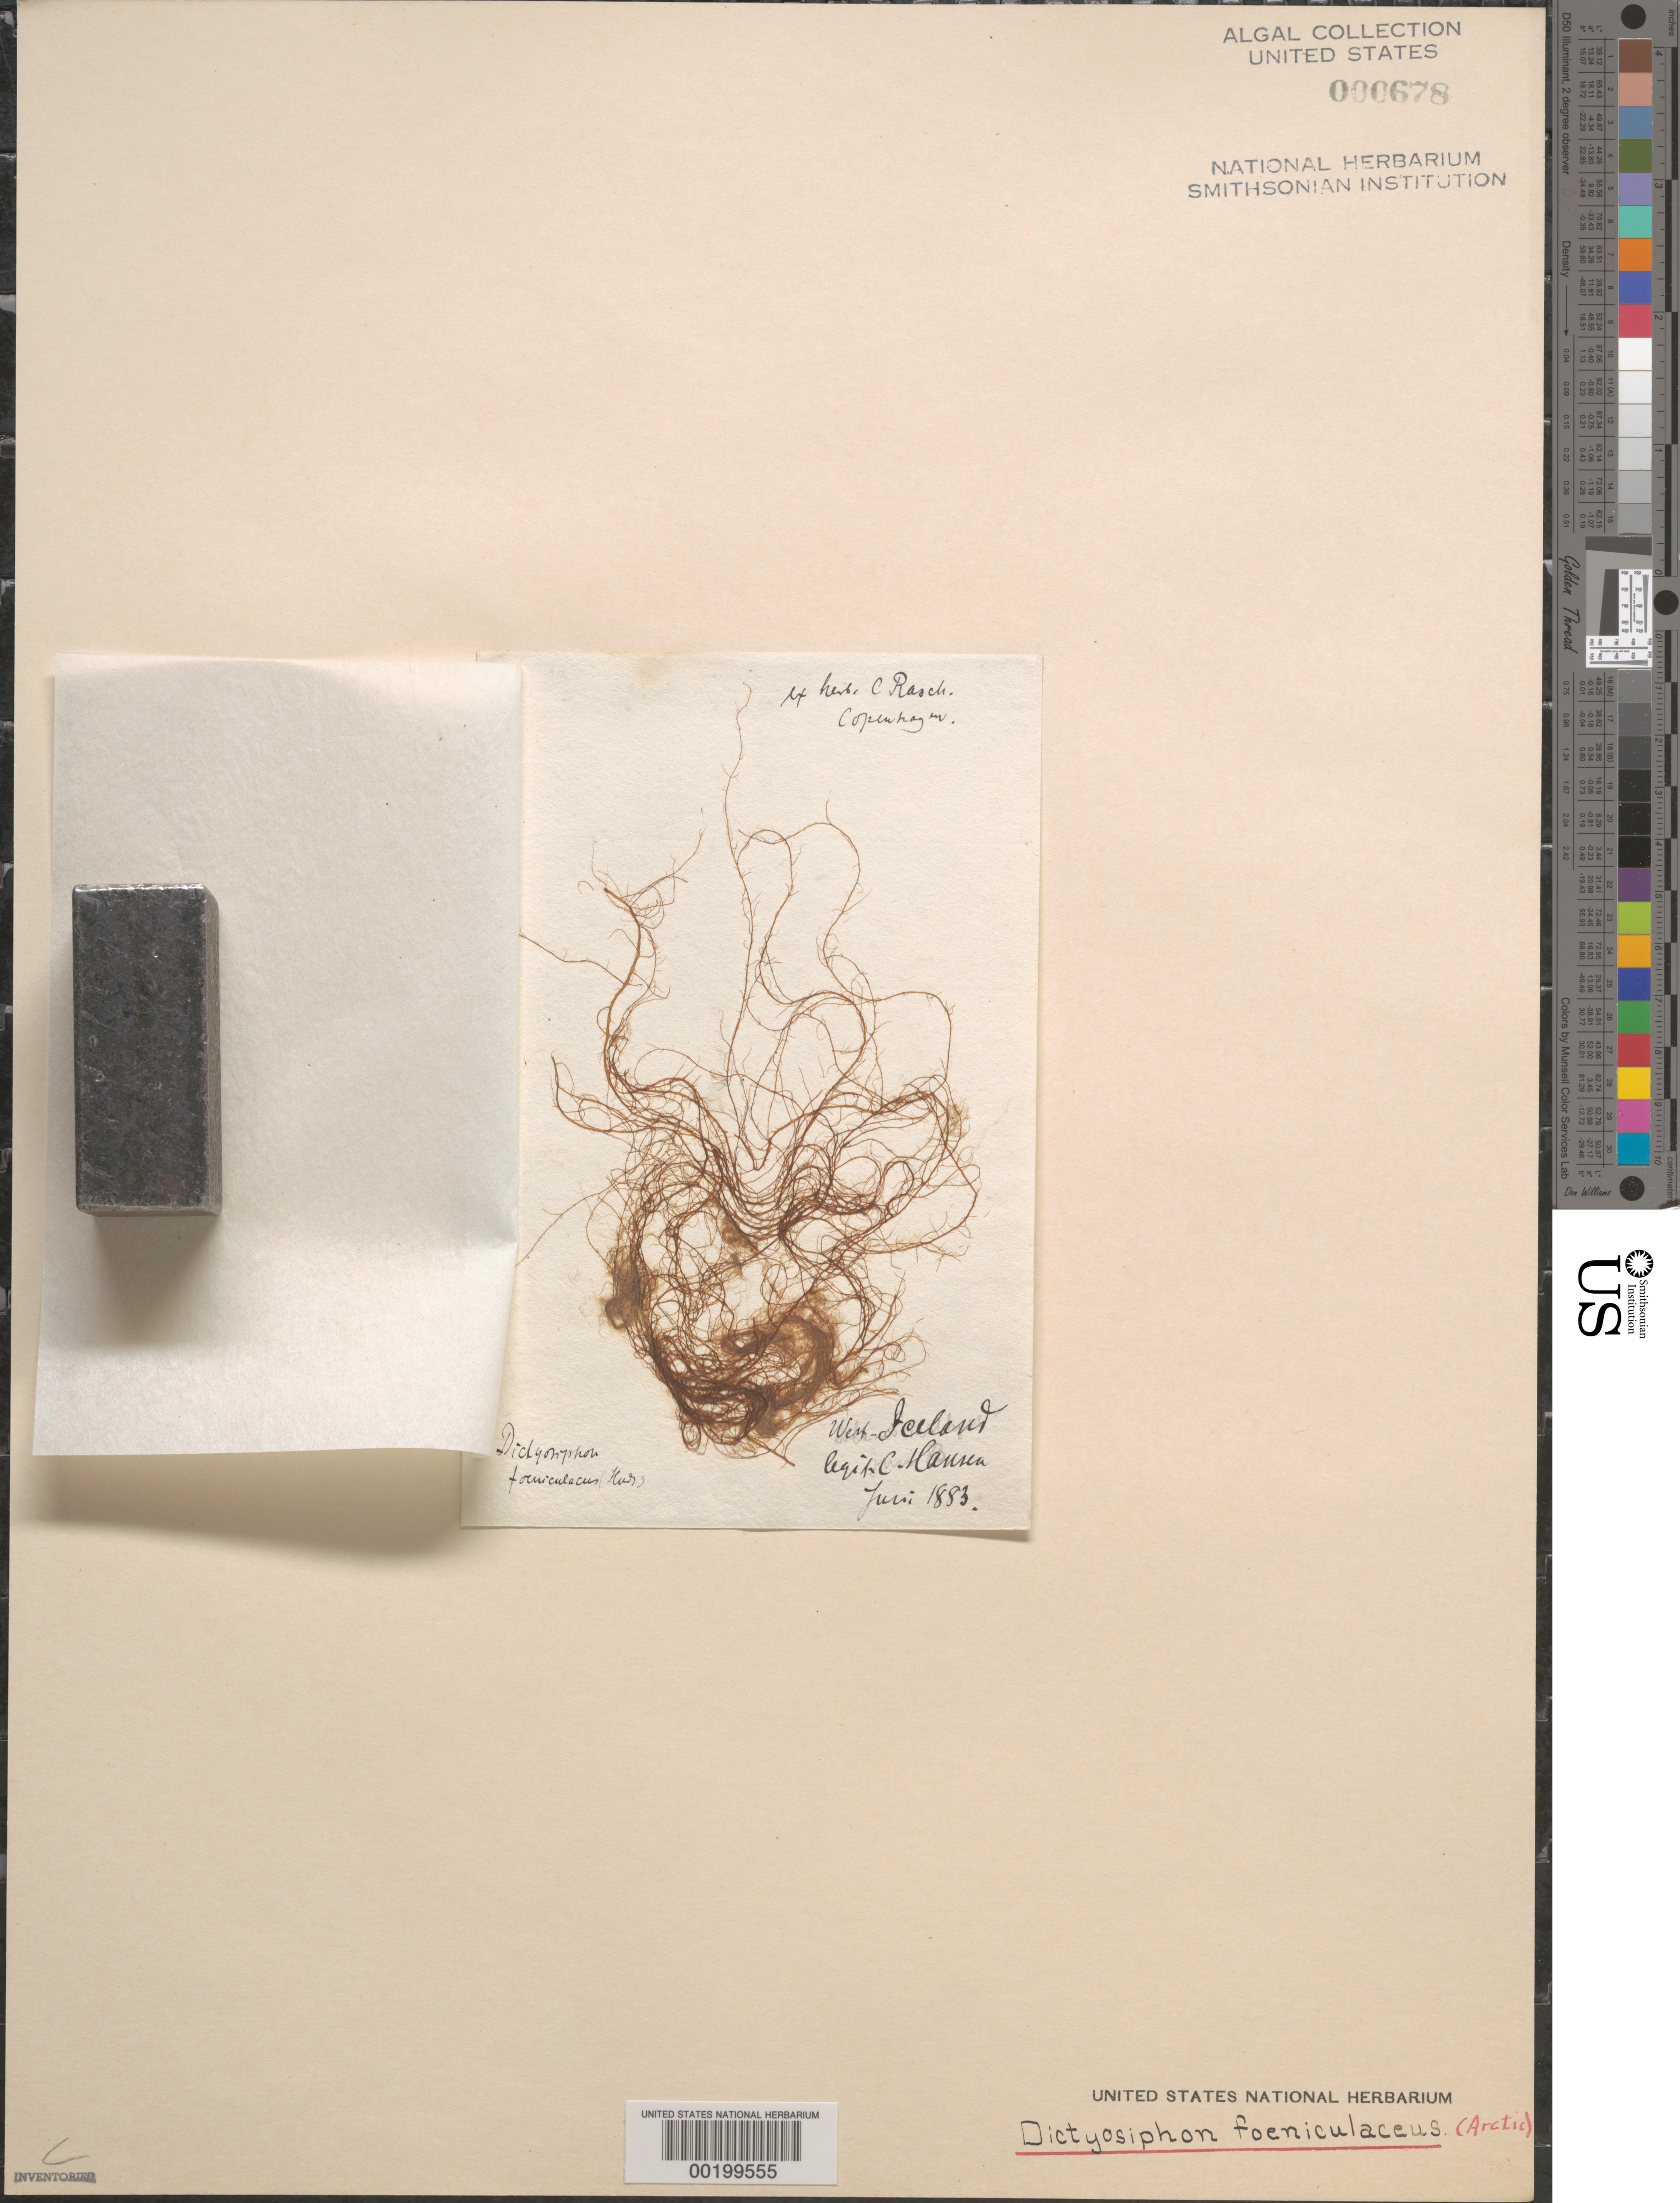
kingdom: Chromista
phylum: Ochrophyta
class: Phaeophyceae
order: Dictyosiphonales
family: Dictyosiphonaceae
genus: Dictyosiphon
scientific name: Dictyosiphon foeniculaceus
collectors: C. Hansen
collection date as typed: Jun 1883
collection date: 1883-06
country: Iceland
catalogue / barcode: US 678